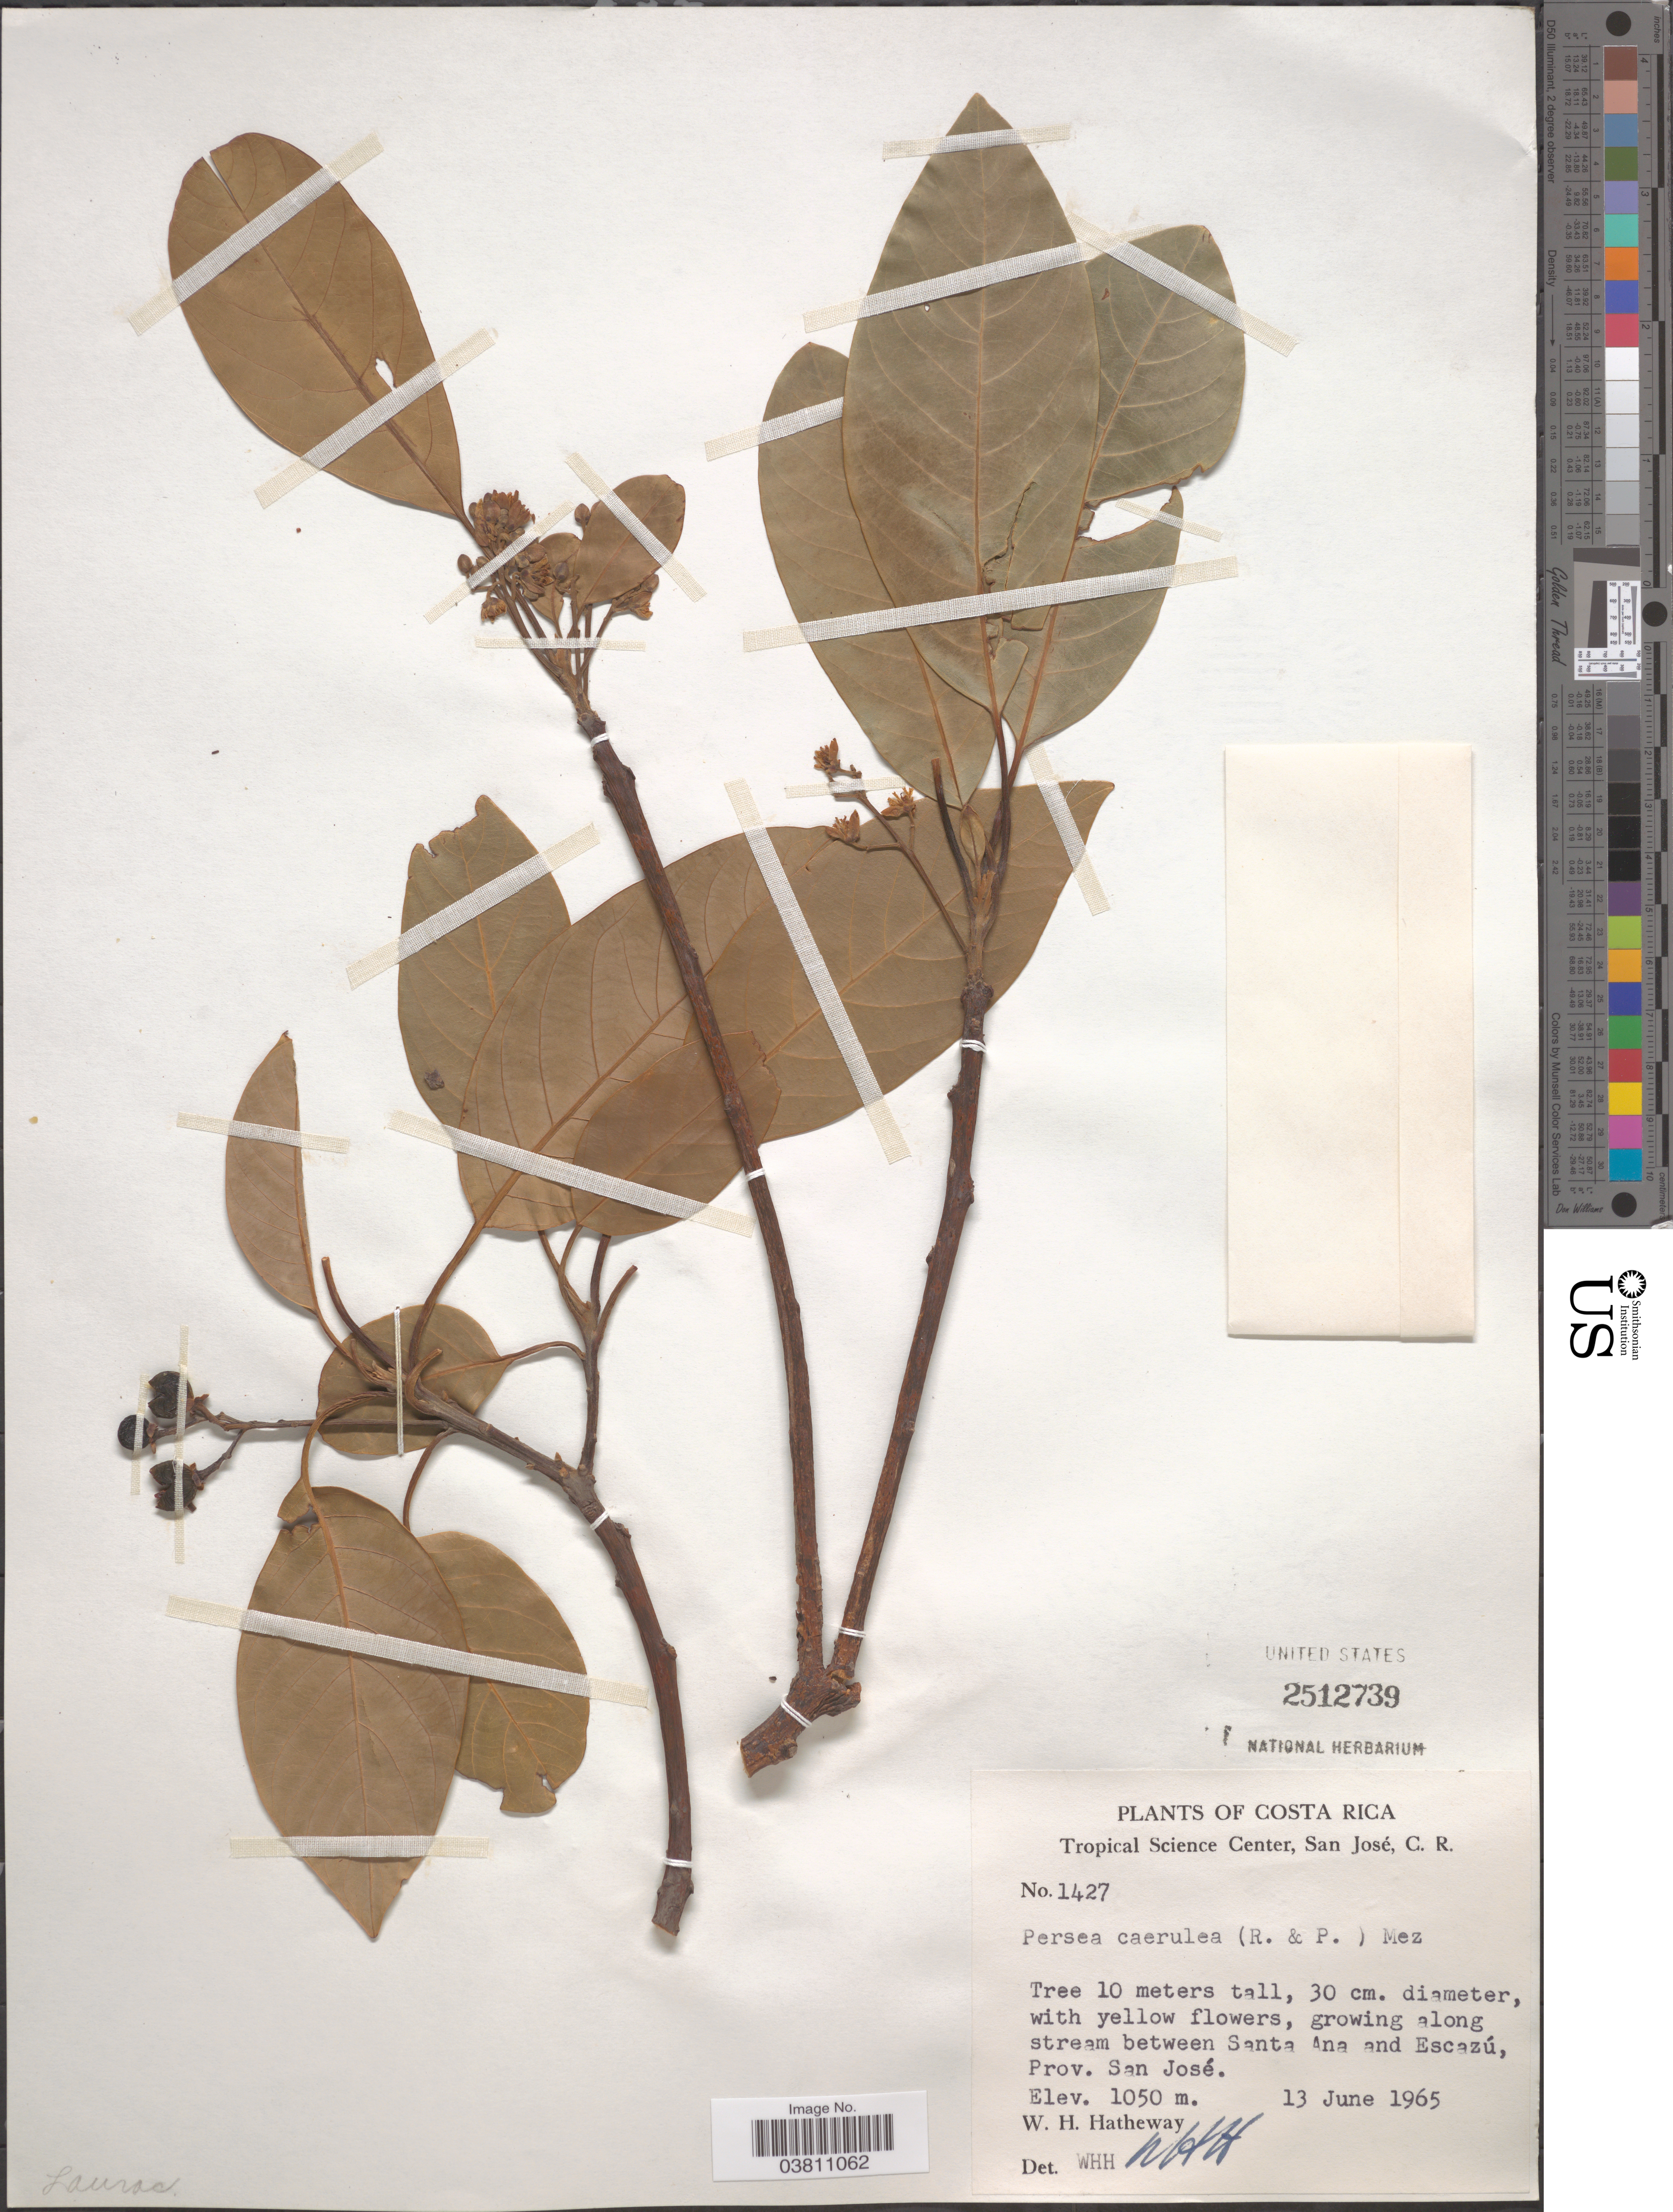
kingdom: Plantae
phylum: Tracheophyta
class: Magnoliopsida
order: Laurales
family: Lauraceae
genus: Persea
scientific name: Persea caerulea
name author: (Ruiz & Pav.) Mez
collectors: W. H. Hatheway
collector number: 1427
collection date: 1965-06-13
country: Costa Rica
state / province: San José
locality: Stream between Santa Ana and Escazú.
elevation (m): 1050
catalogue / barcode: US 2512739